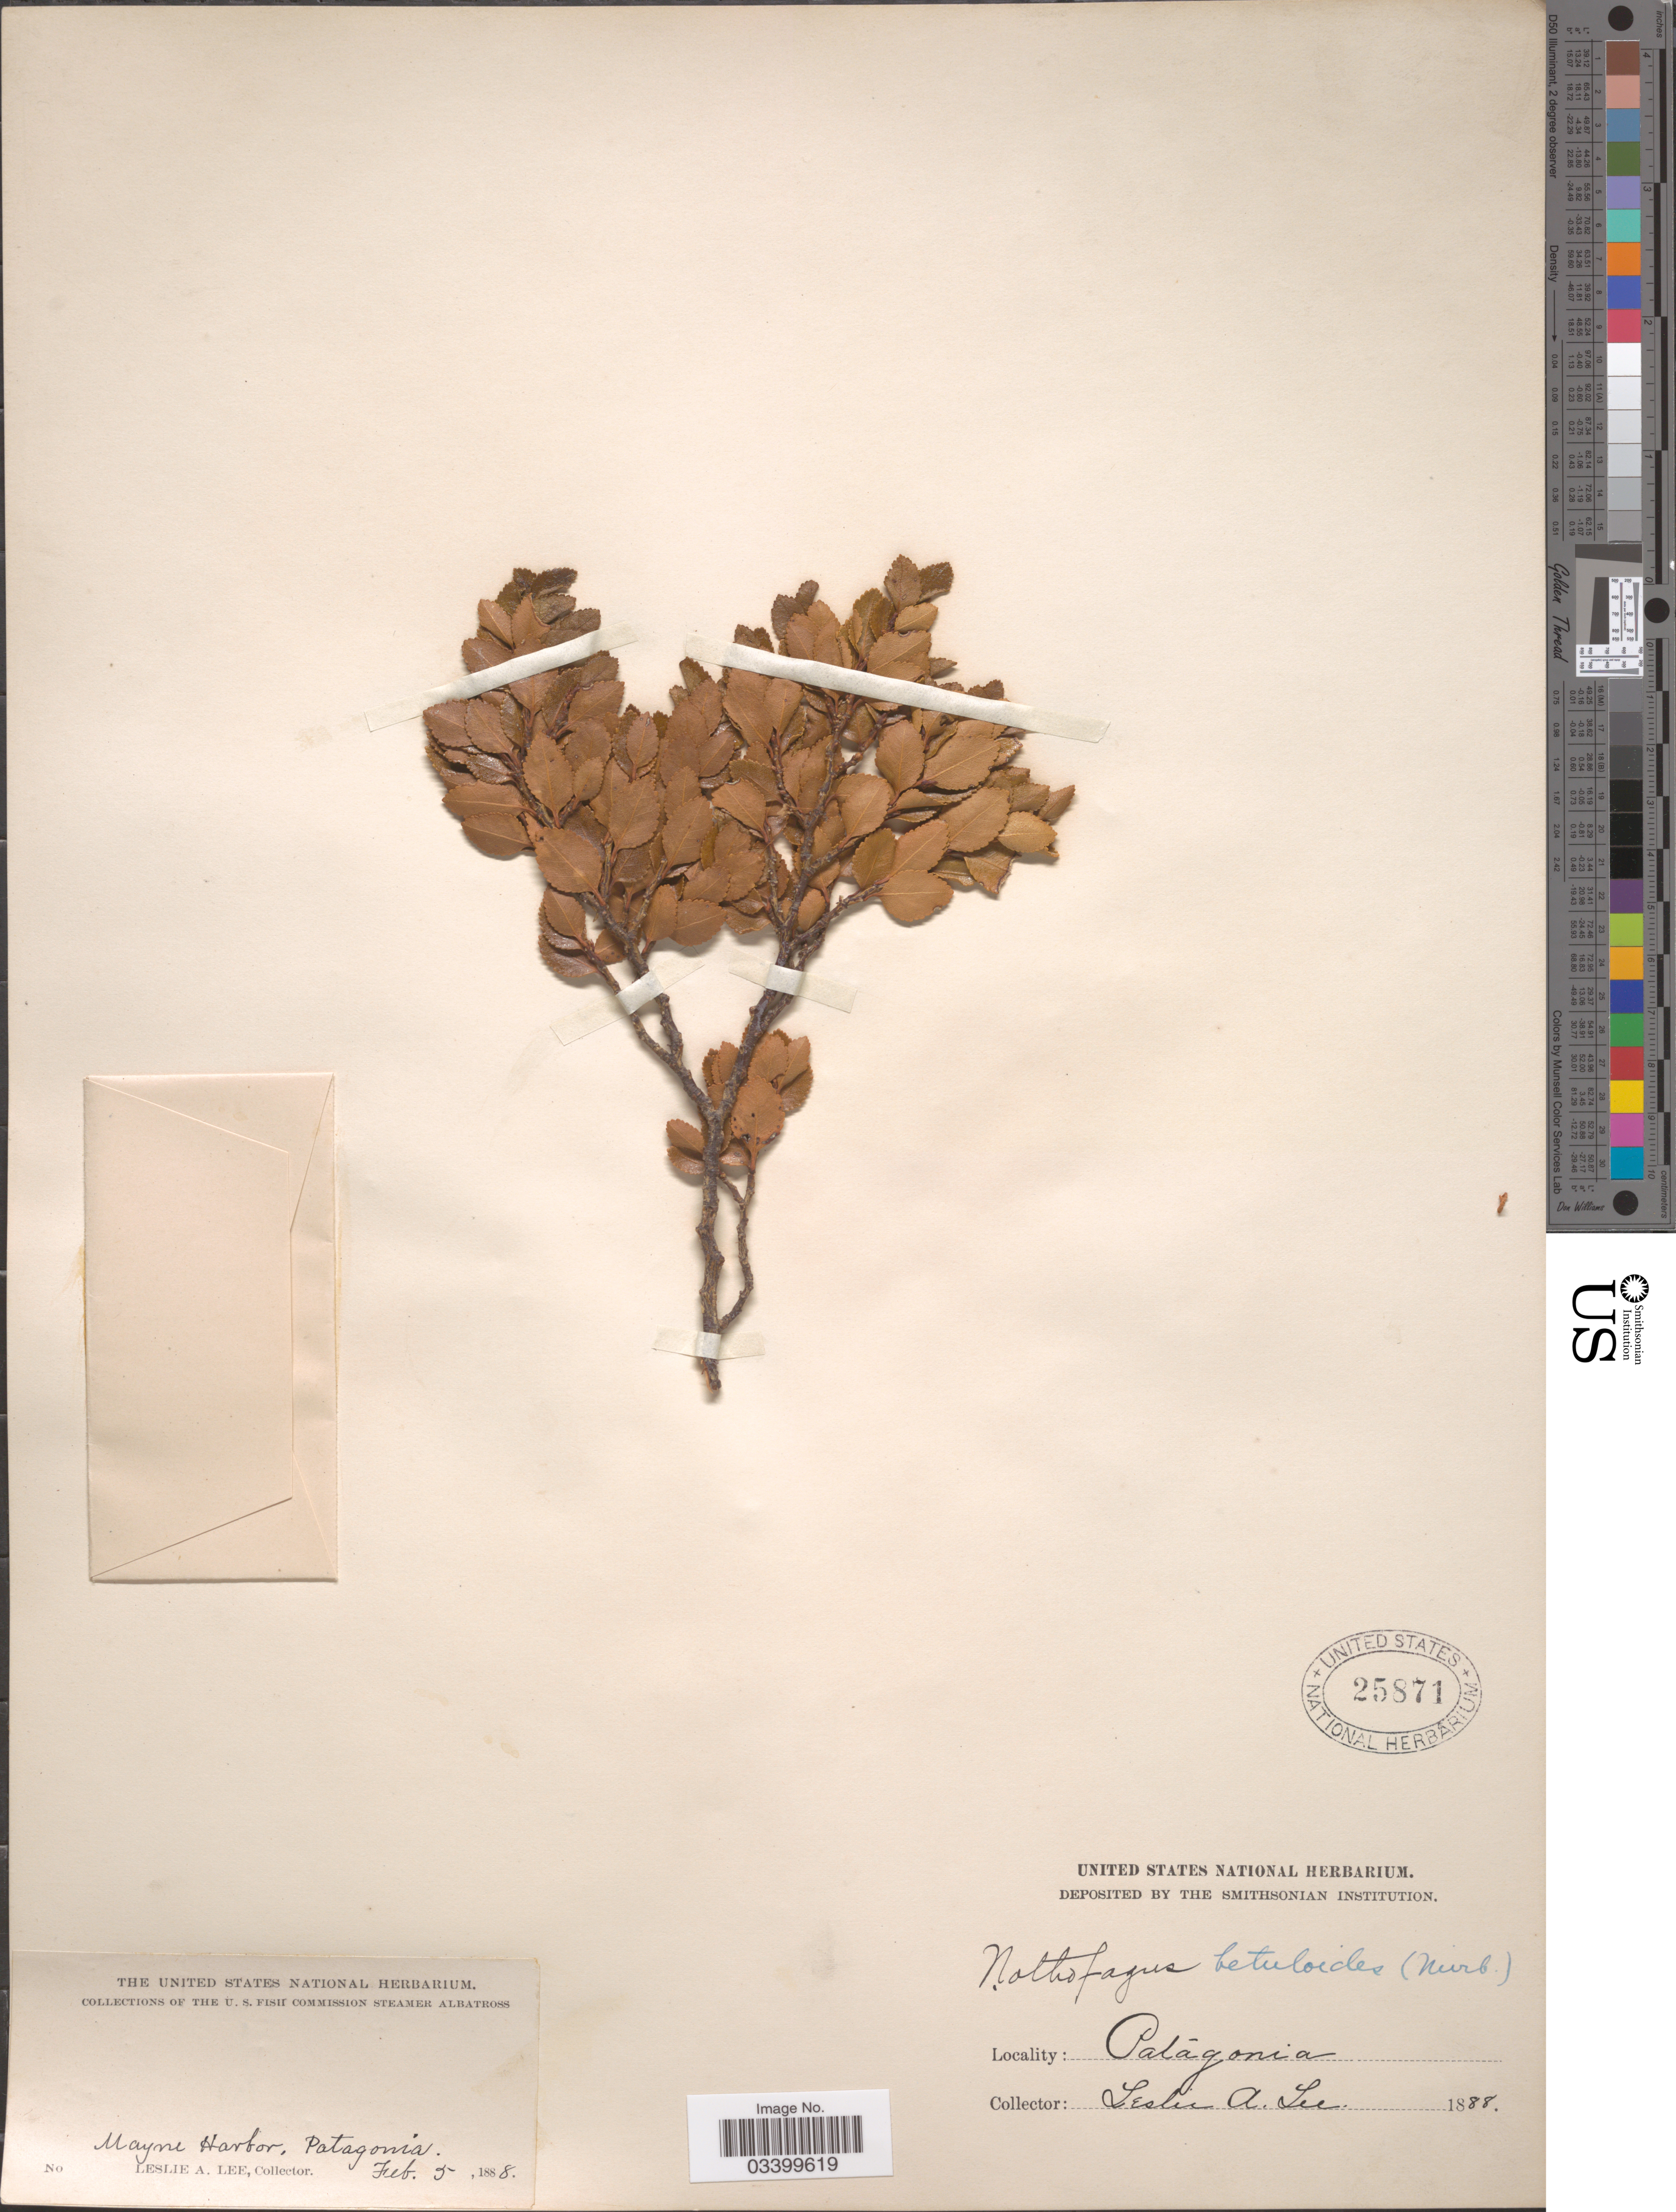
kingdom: Plantae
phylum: Tracheophyta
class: Magnoliopsida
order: Fagales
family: Nothofagaceae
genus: Nothofagus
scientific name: Nothofagus betuloides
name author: (Mirb.) Oerst.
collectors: L. Lee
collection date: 1888-02-05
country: Chile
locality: Mayne Harbor, Patagonia.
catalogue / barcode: US 25871